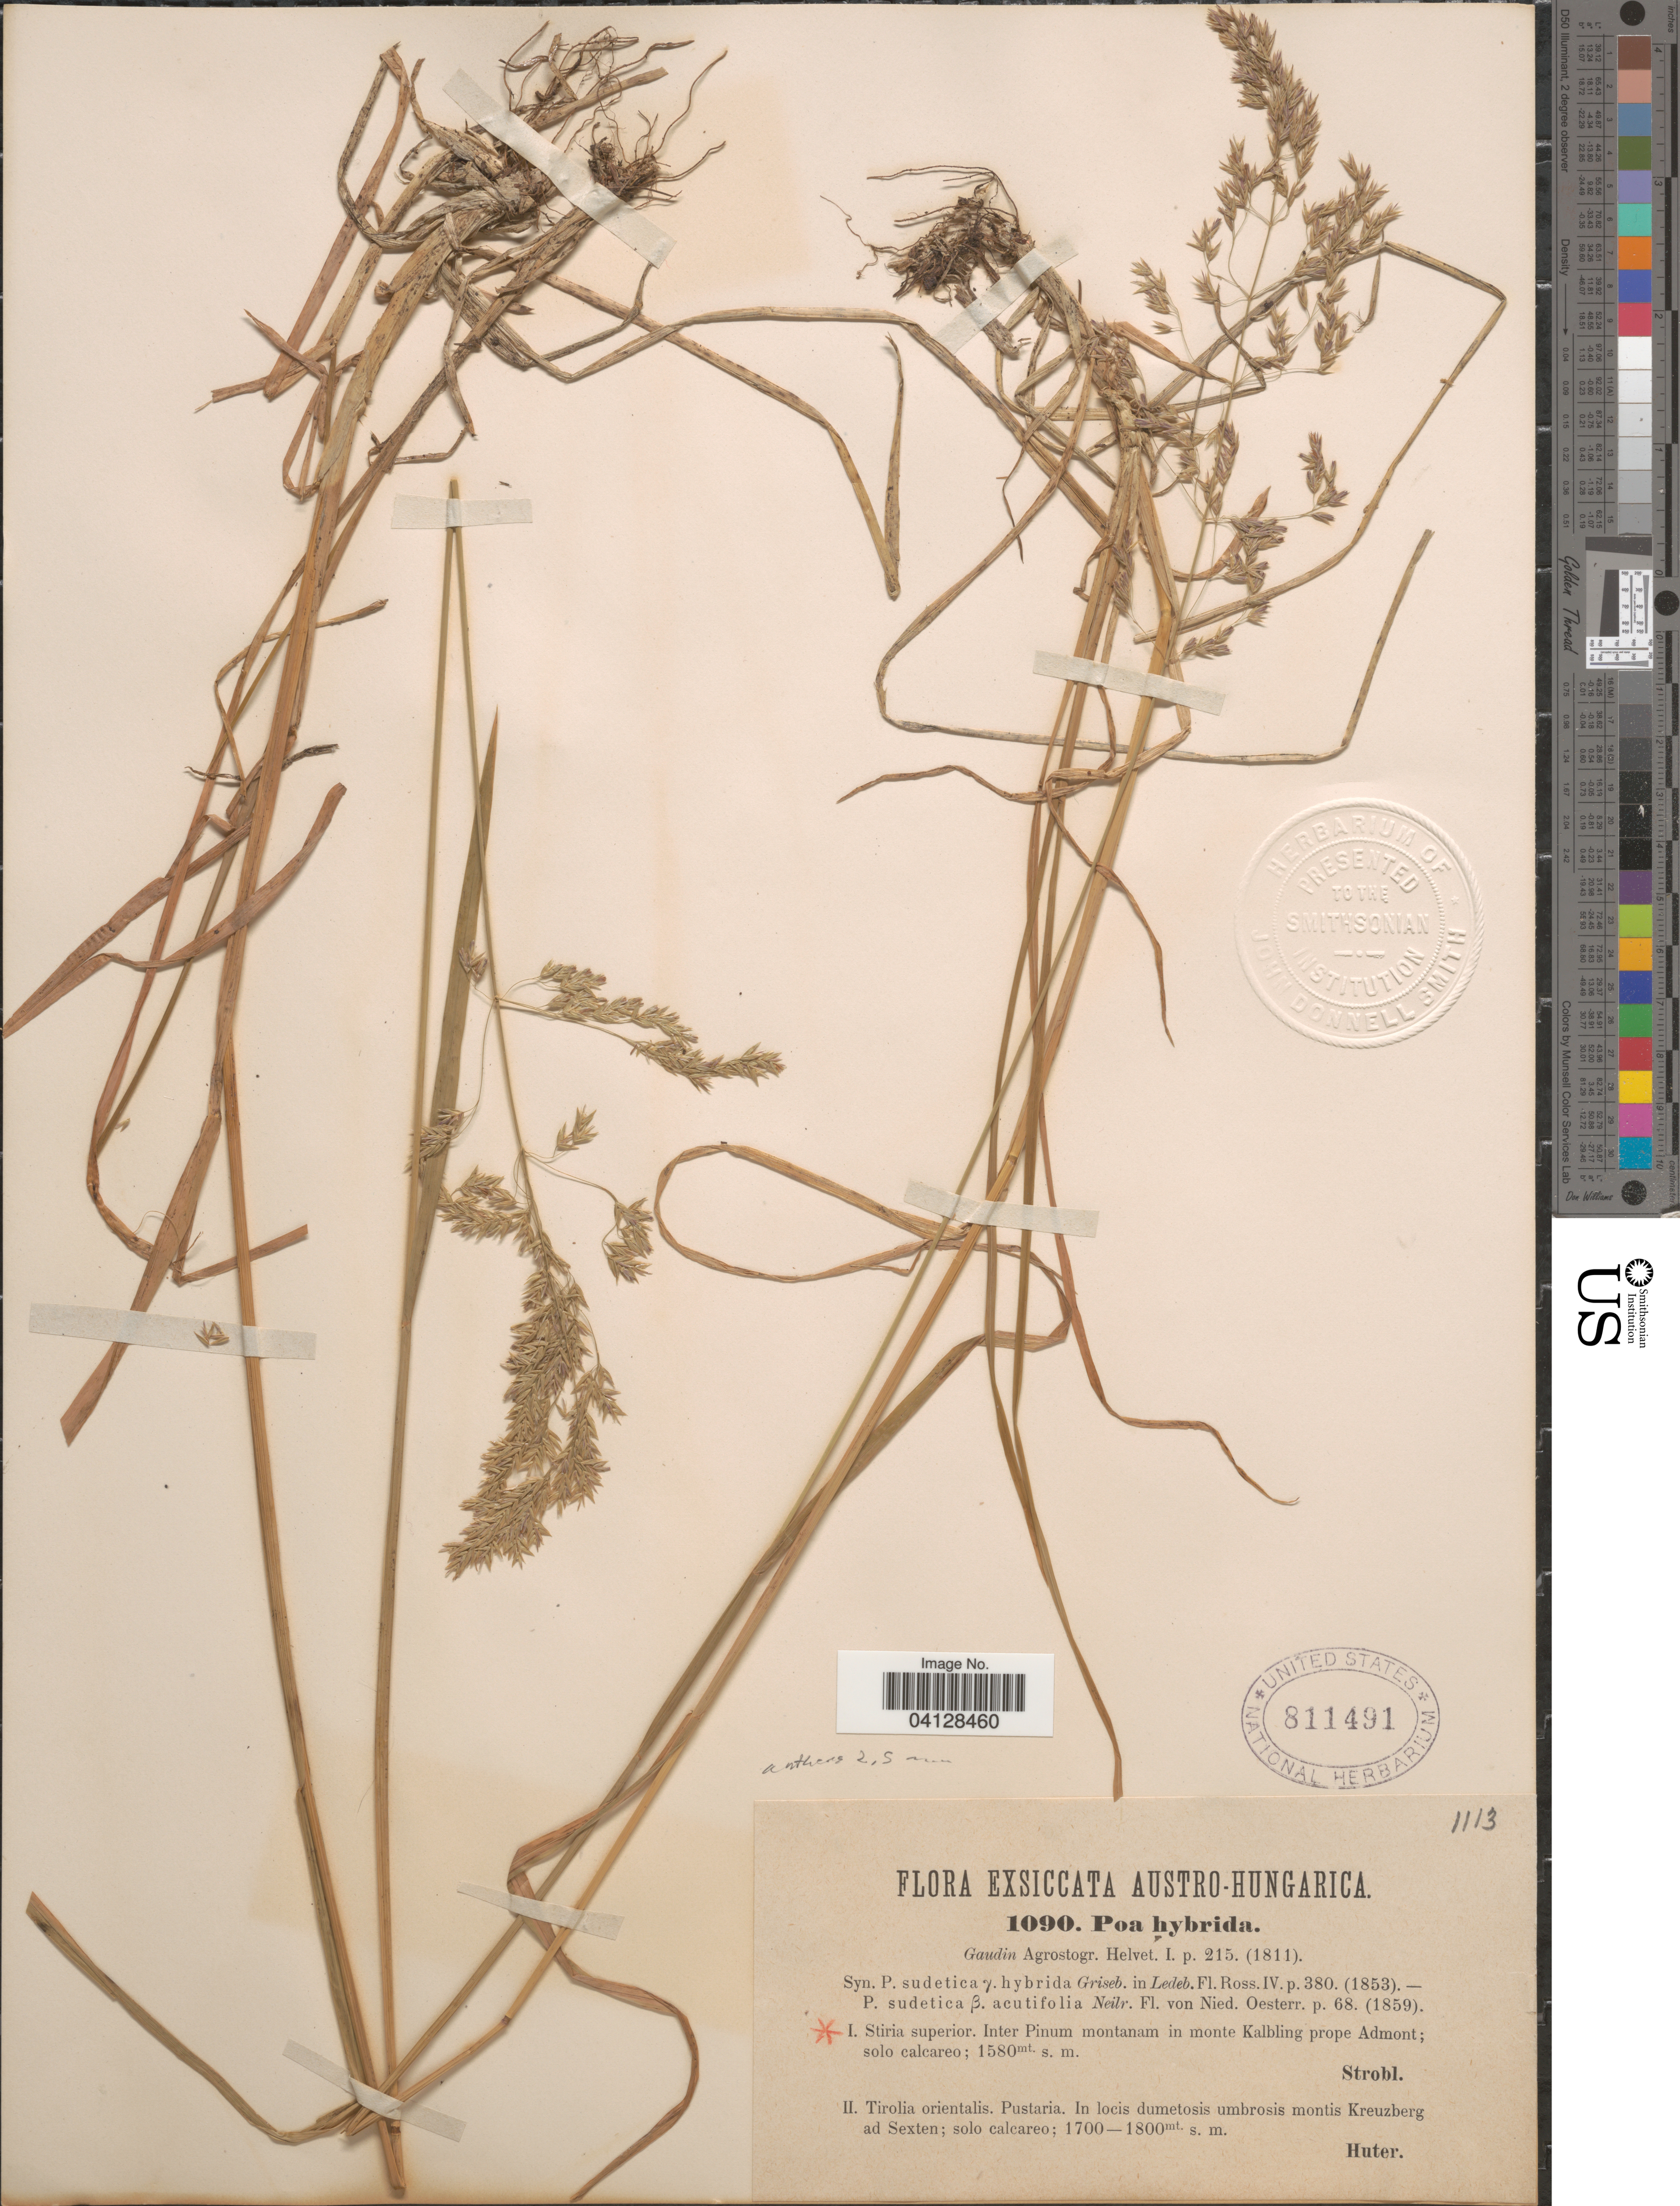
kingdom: Plantae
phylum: Tracheophyta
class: Liliopsida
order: Poales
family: Poaceae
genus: Poa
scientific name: Poa hybrida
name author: Gaudin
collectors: Strobl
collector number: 1090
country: Austria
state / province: Steiermark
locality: Austro-Hungarica. Stiria superior. Inter Pinum montanam in monte Kalbling prope Admont.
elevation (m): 1580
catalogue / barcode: US 811491